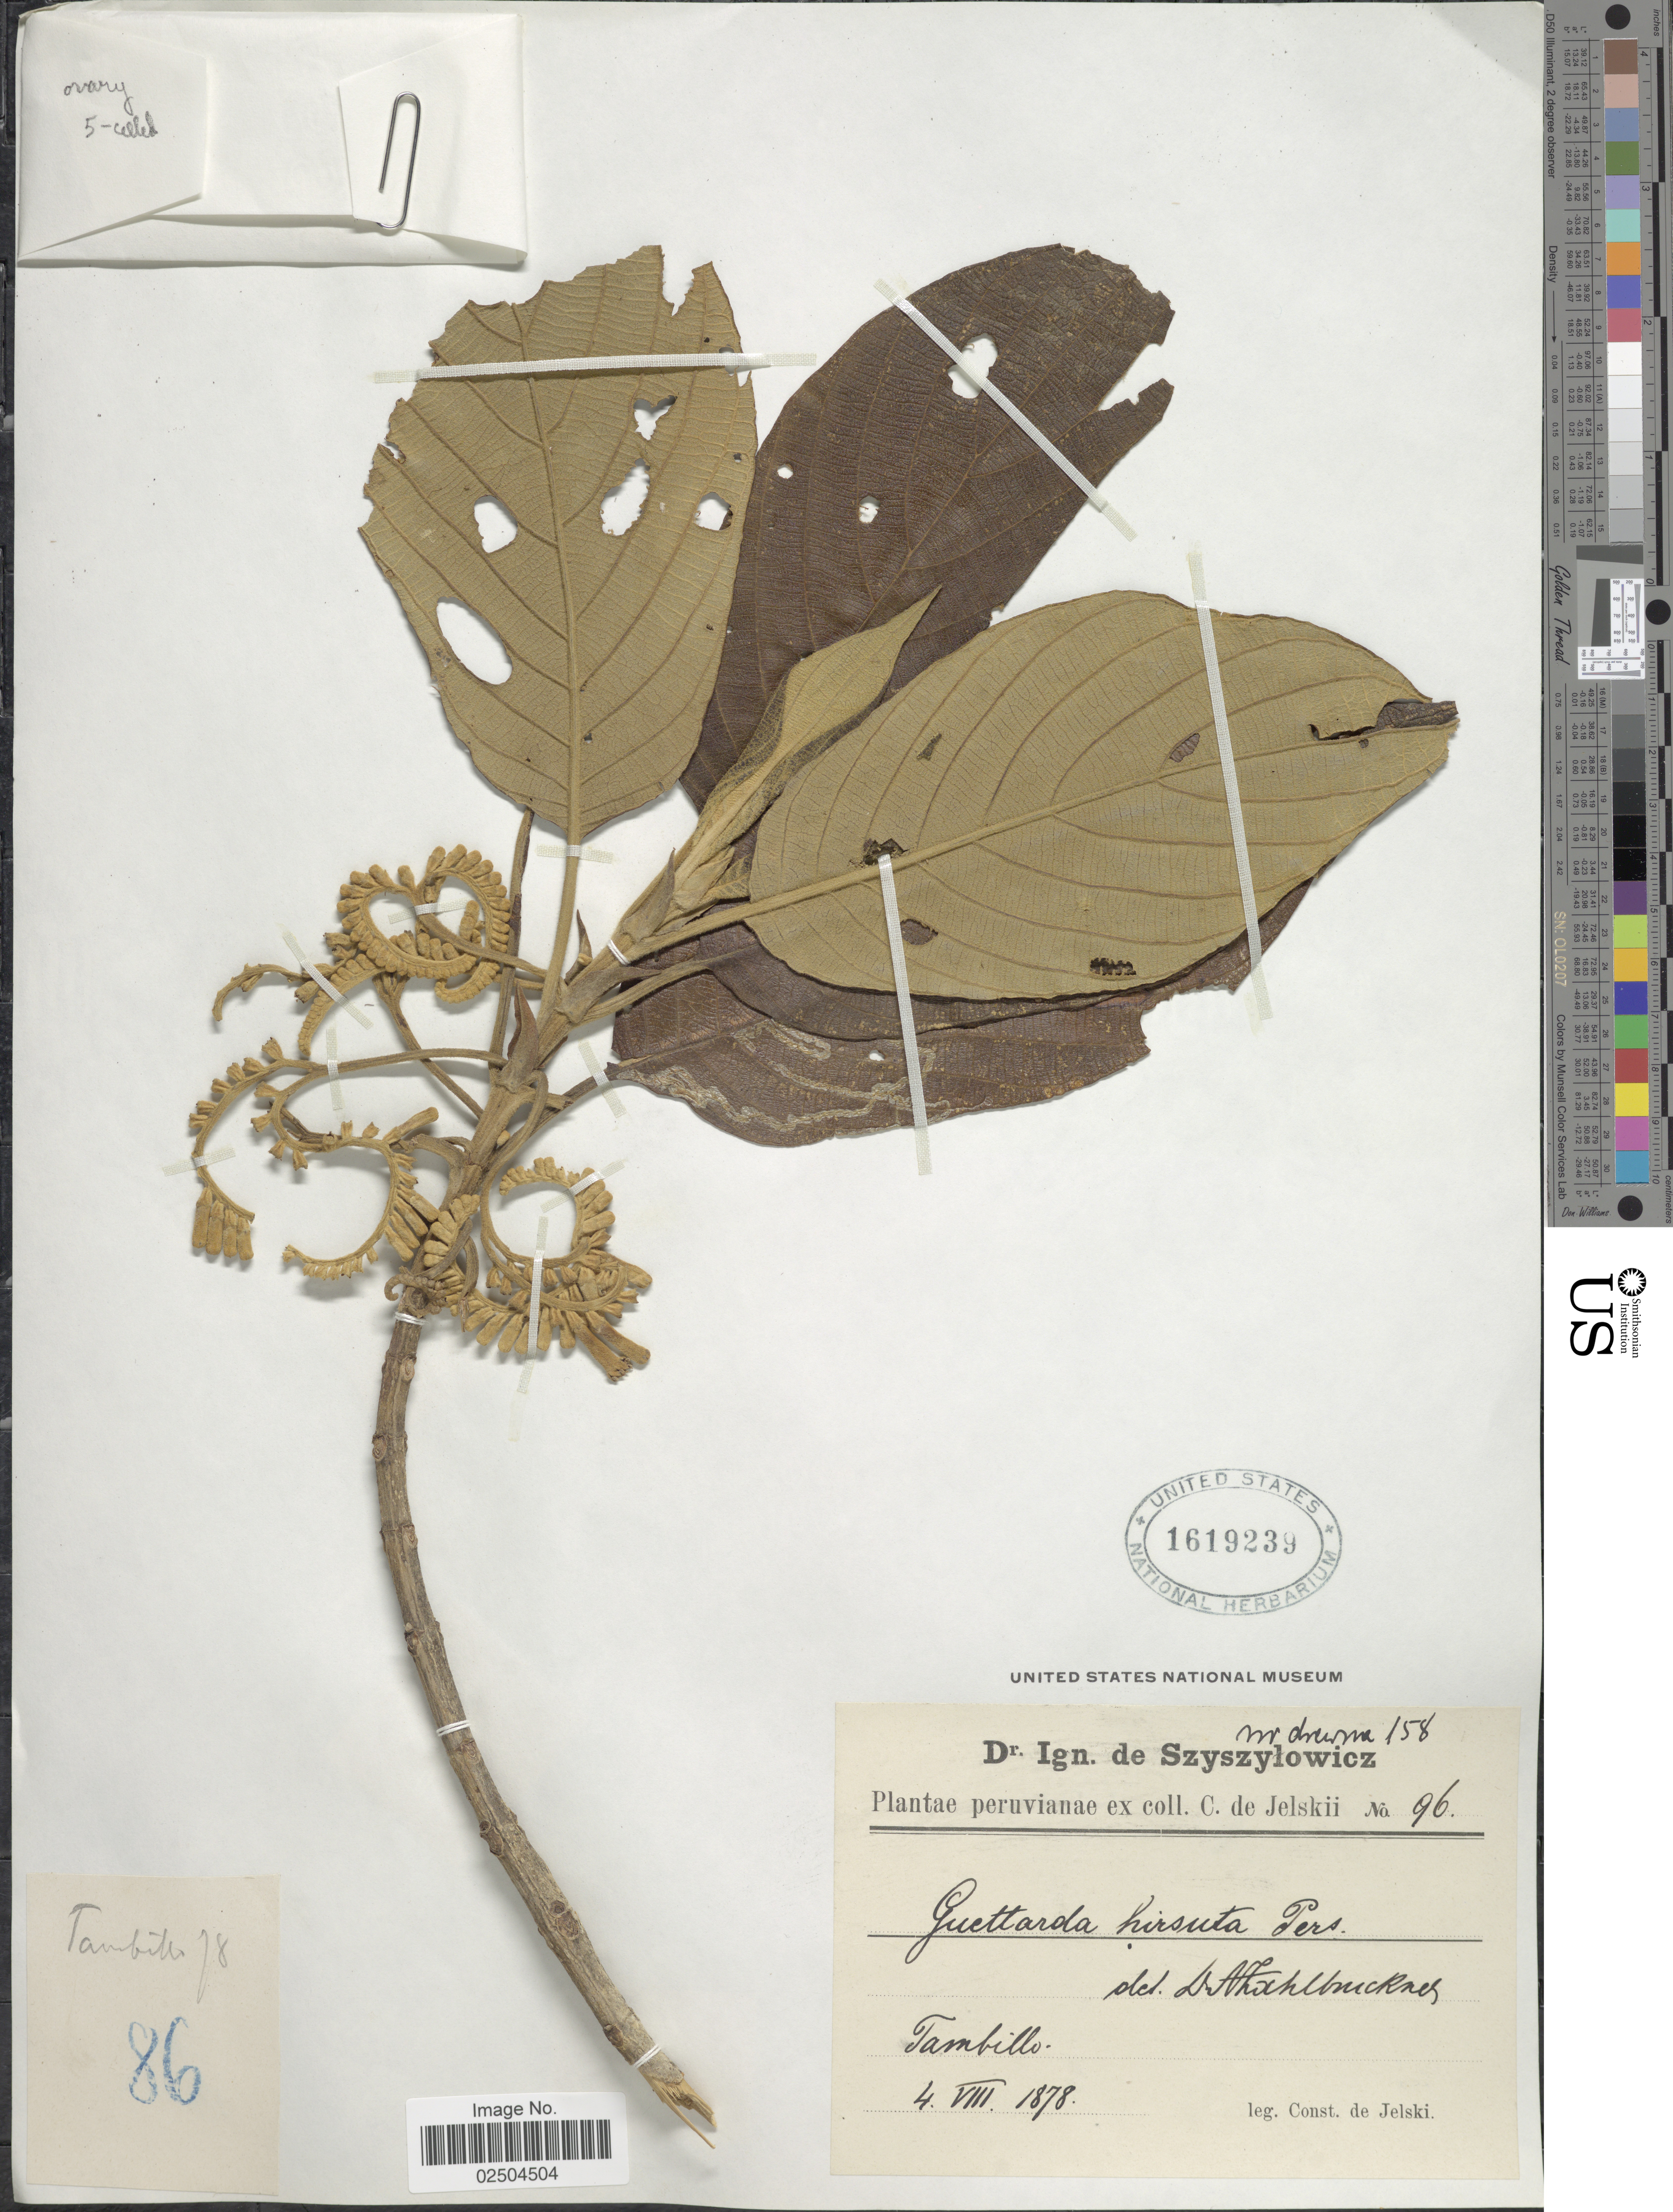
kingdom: Plantae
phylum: Tracheophyta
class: Magnoliopsida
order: Gentianales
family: Rubiaceae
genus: Guettarda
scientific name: Guettarda hirsuta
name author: (Ruiz & Pav.) Pers.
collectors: C. de Jelski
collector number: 96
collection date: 1878-08-04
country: Peru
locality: Tambillo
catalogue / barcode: US 1619239